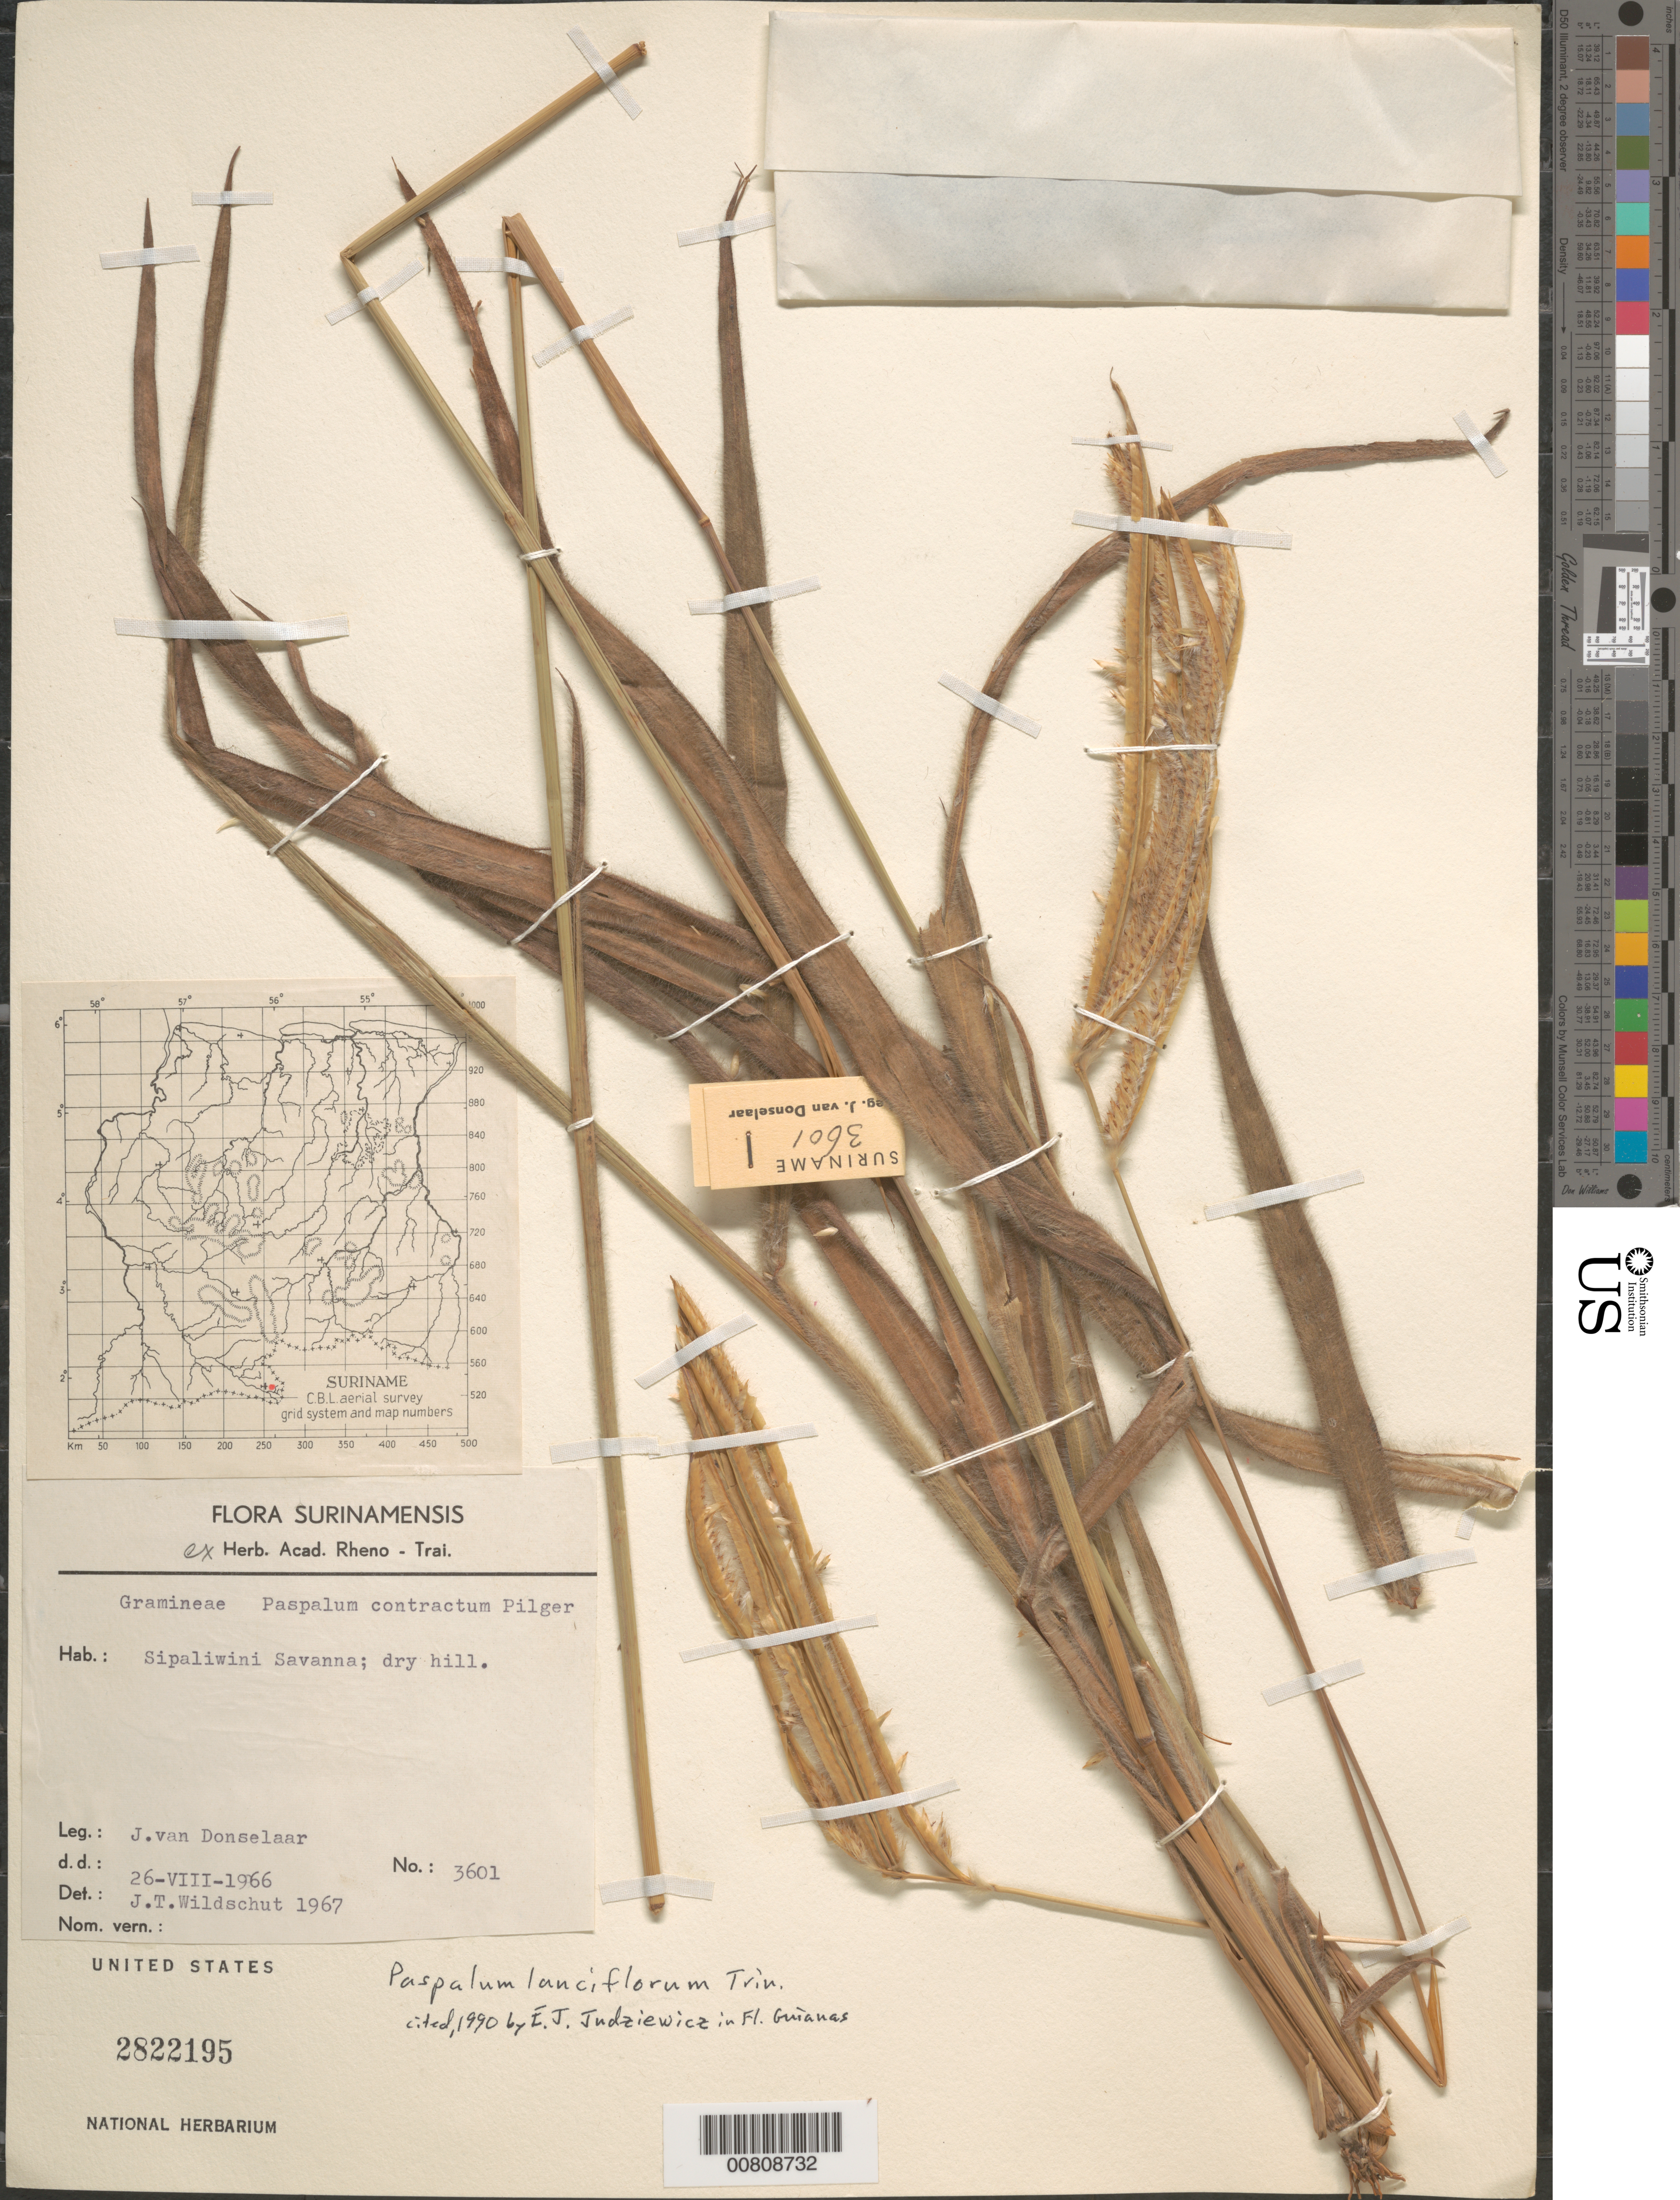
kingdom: Plantae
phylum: Tracheophyta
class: Liliopsida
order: Poales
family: Poaceae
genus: Paspalum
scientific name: Paspalum lanciflorum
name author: Trin.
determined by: Judziewicz, E. J.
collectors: J. Donselaar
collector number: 3601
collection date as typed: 26-Aug-66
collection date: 1966-08-26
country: Suriname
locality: Sipaliwini Savanna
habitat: Dry hill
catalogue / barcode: US 2822195